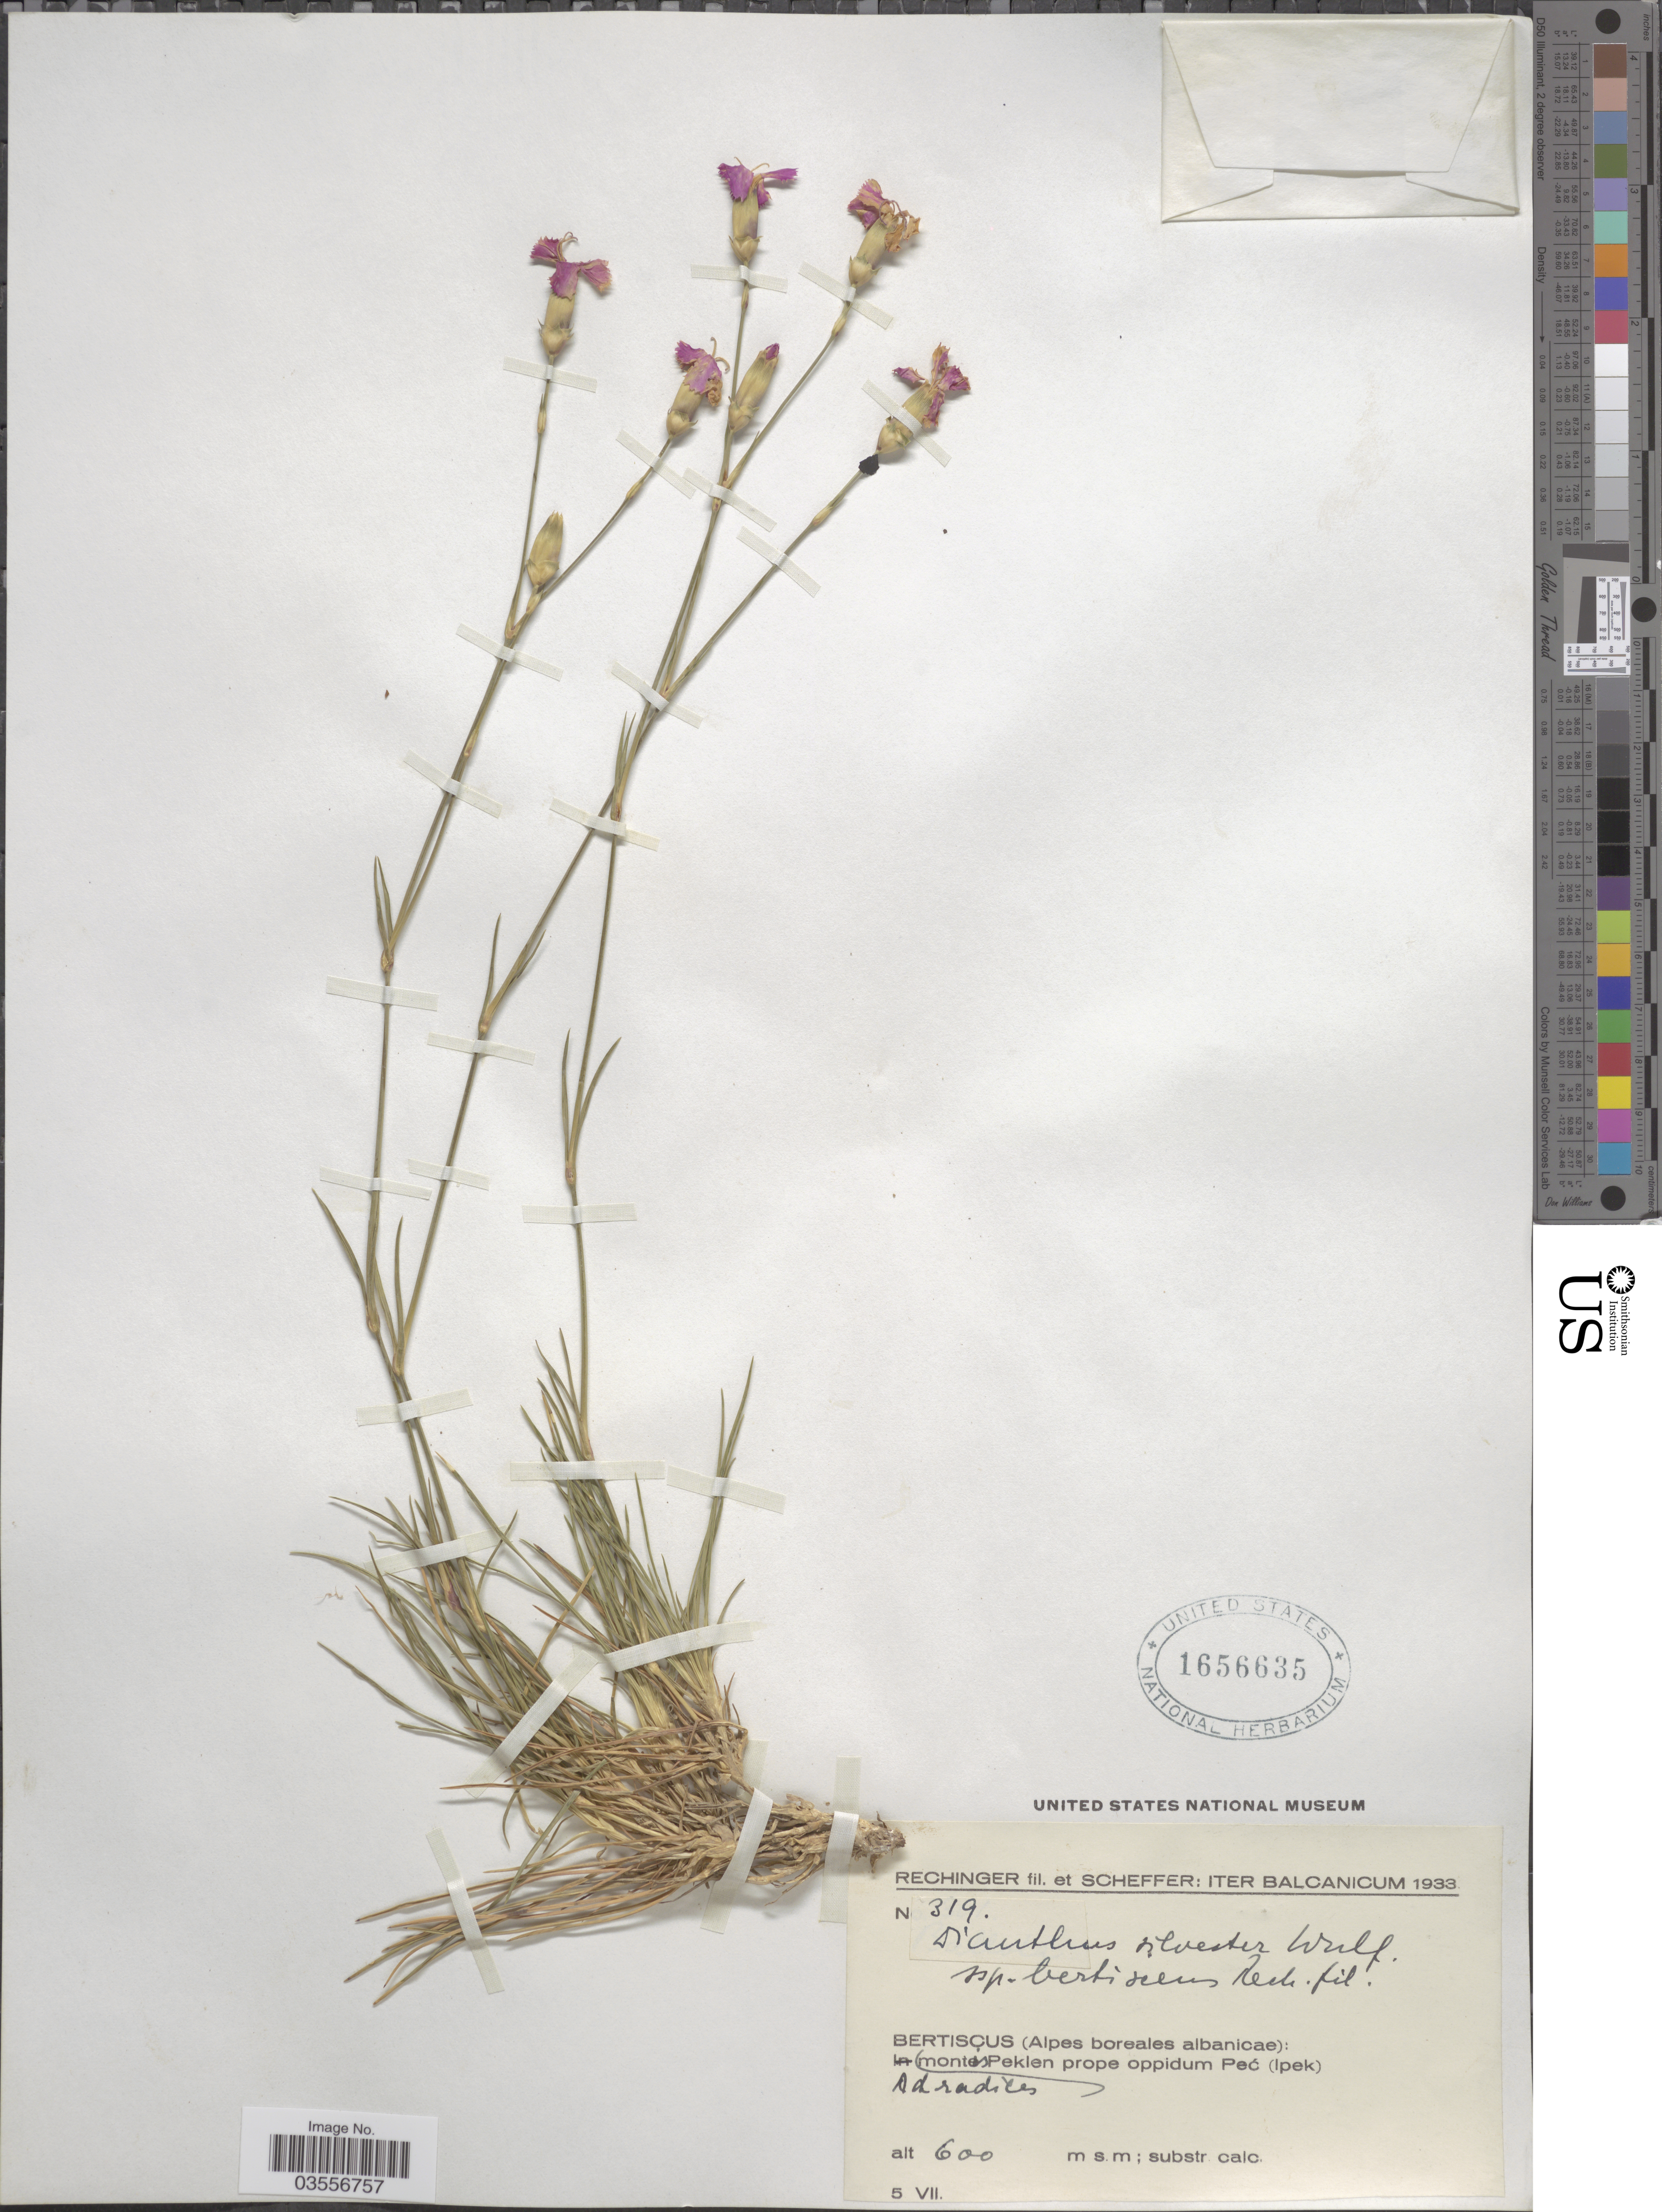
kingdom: Plantae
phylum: Tracheophyta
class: Magnoliopsida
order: Caryophyllales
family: Caryophyllaceae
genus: Dianthus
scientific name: Dianthus sylvestris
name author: Wulfen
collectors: -- Rechinger & Scheffer, --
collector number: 319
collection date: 1933-07-05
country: Albania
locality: Iter Balcanicum. Bertiscus (Alpes boreales albanicae): Ad radices montis Peklen prope oppidum Peć (Ipek).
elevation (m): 600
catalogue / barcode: US 1656635